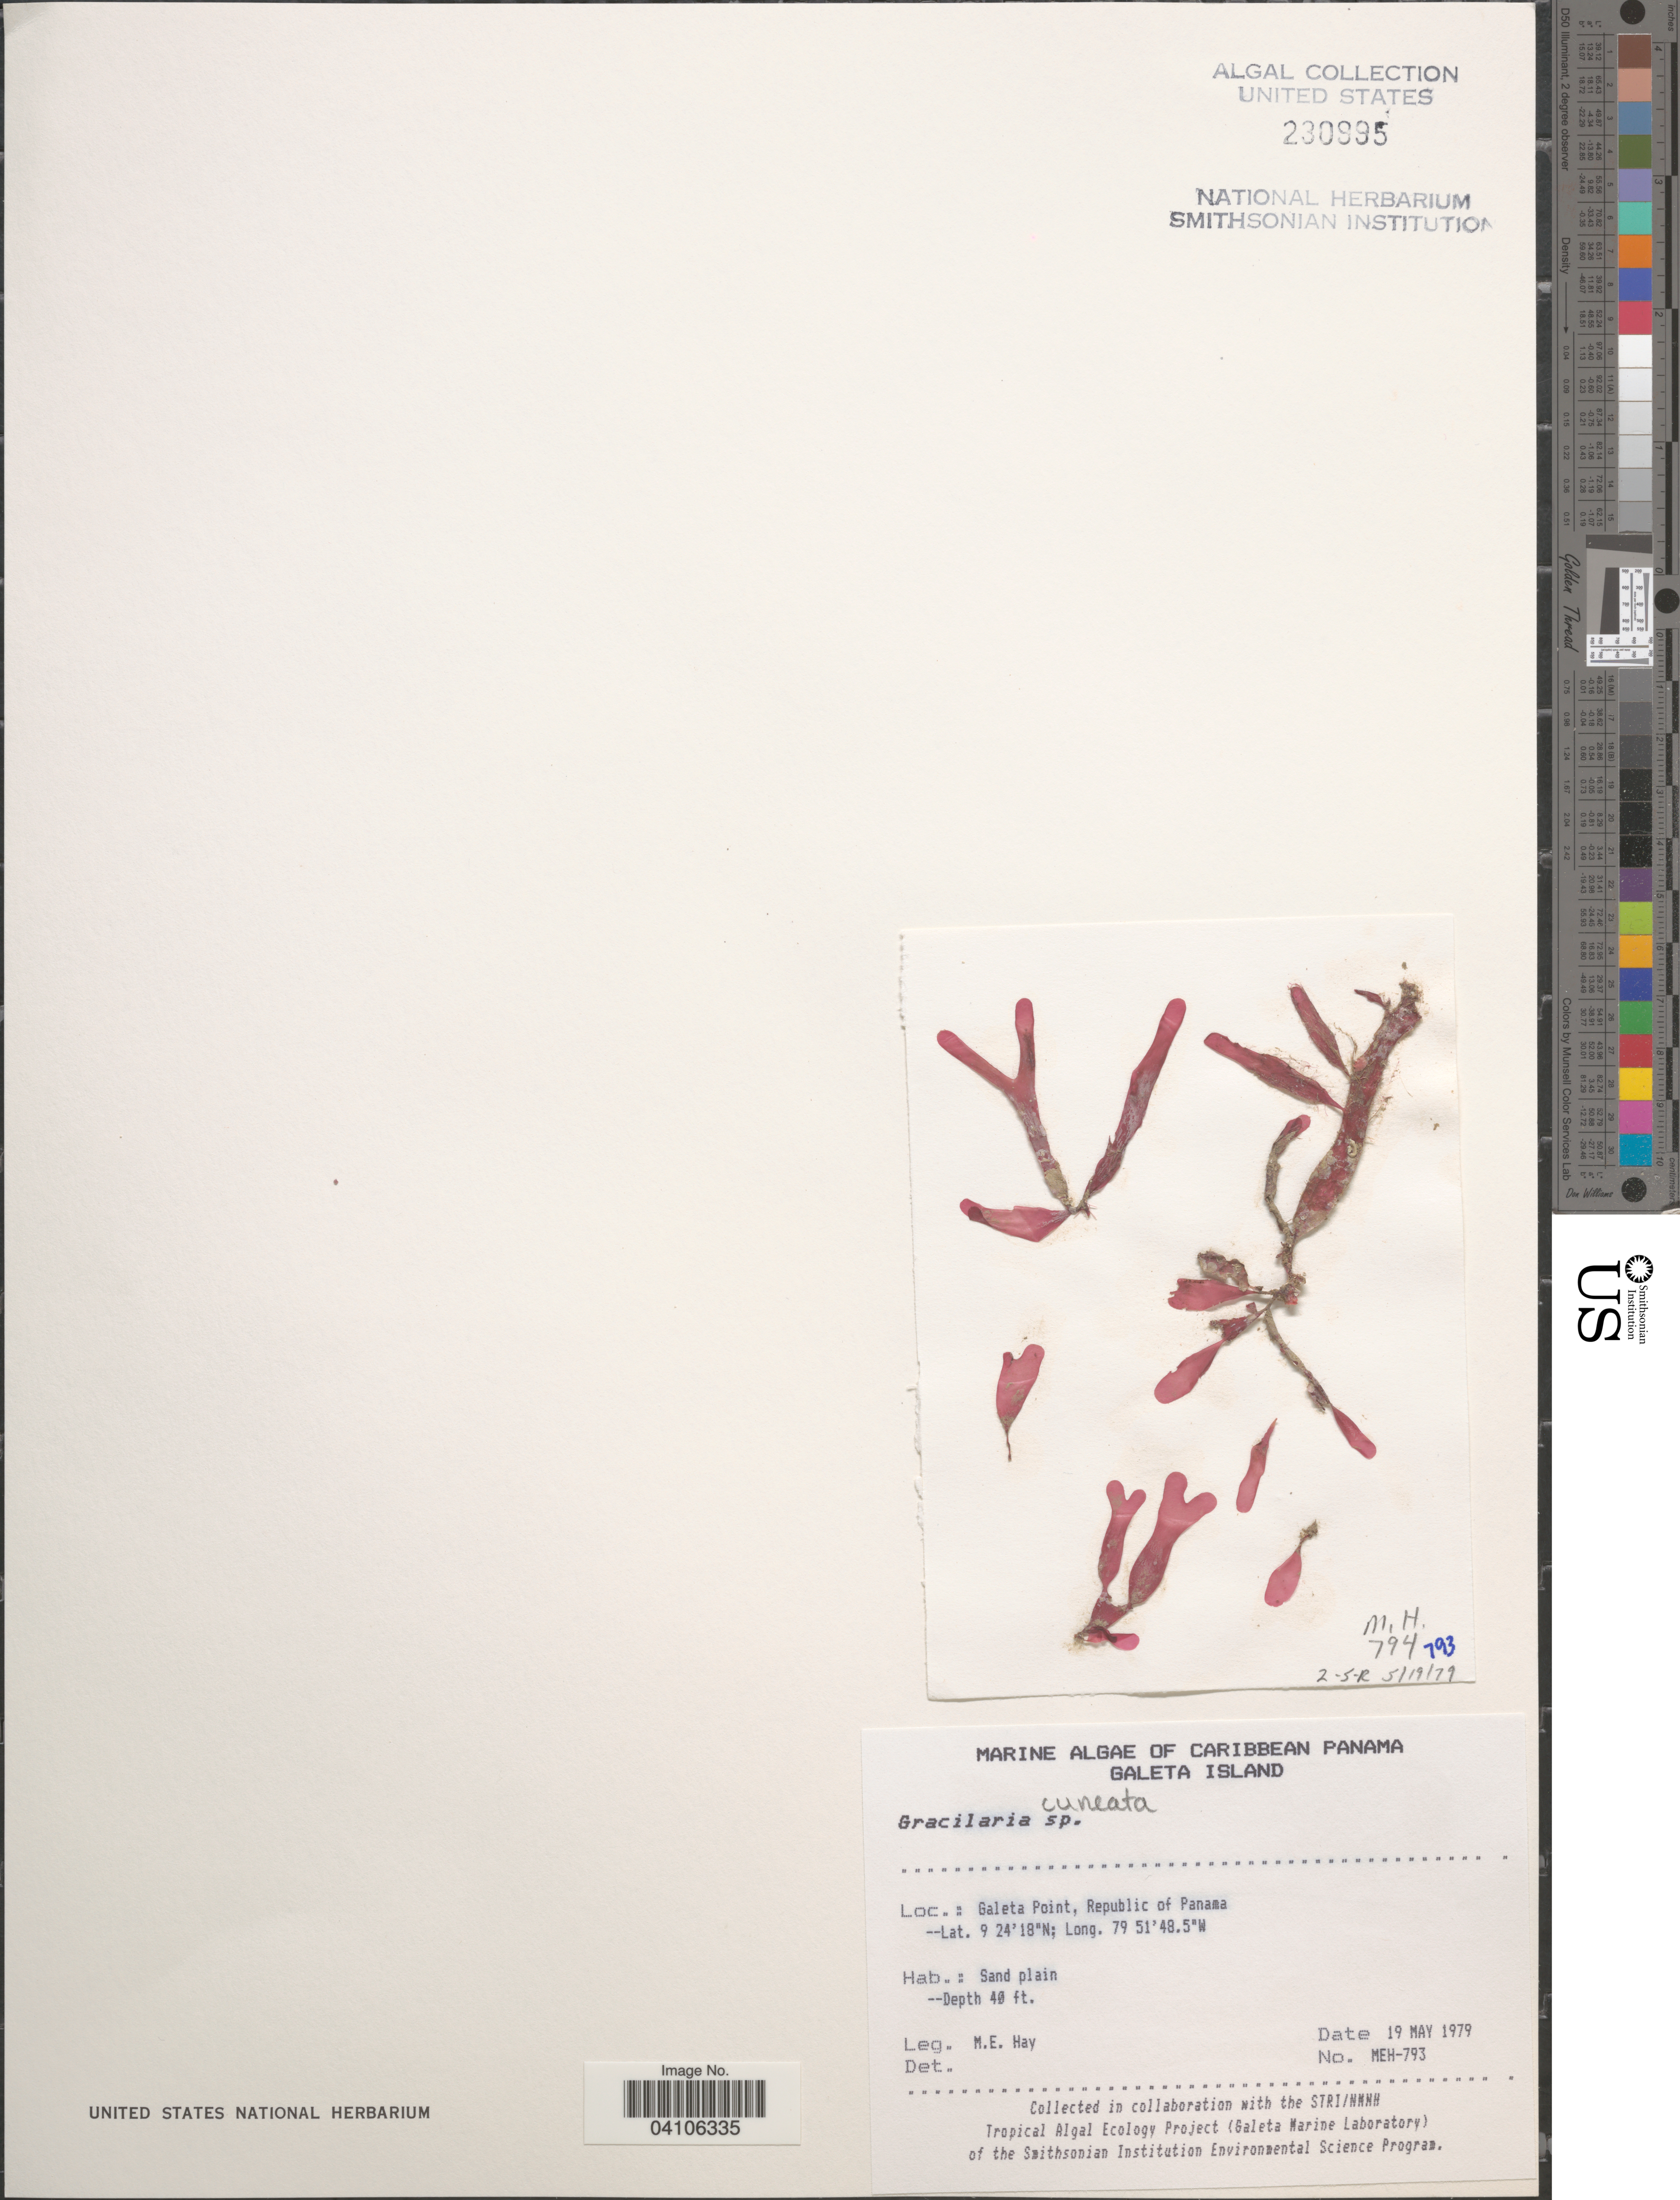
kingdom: Plantae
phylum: Rhodophyta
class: Florideophyceae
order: Gracilariales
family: Gracilariaceae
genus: Gracilaria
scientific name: Gracilaria cuneata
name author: Aresch.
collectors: M. E. Hay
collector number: MEH-793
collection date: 1979-05-19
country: Panama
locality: Caribbean Panama. Galeta Point, Republic of Panama.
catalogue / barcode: US 230995